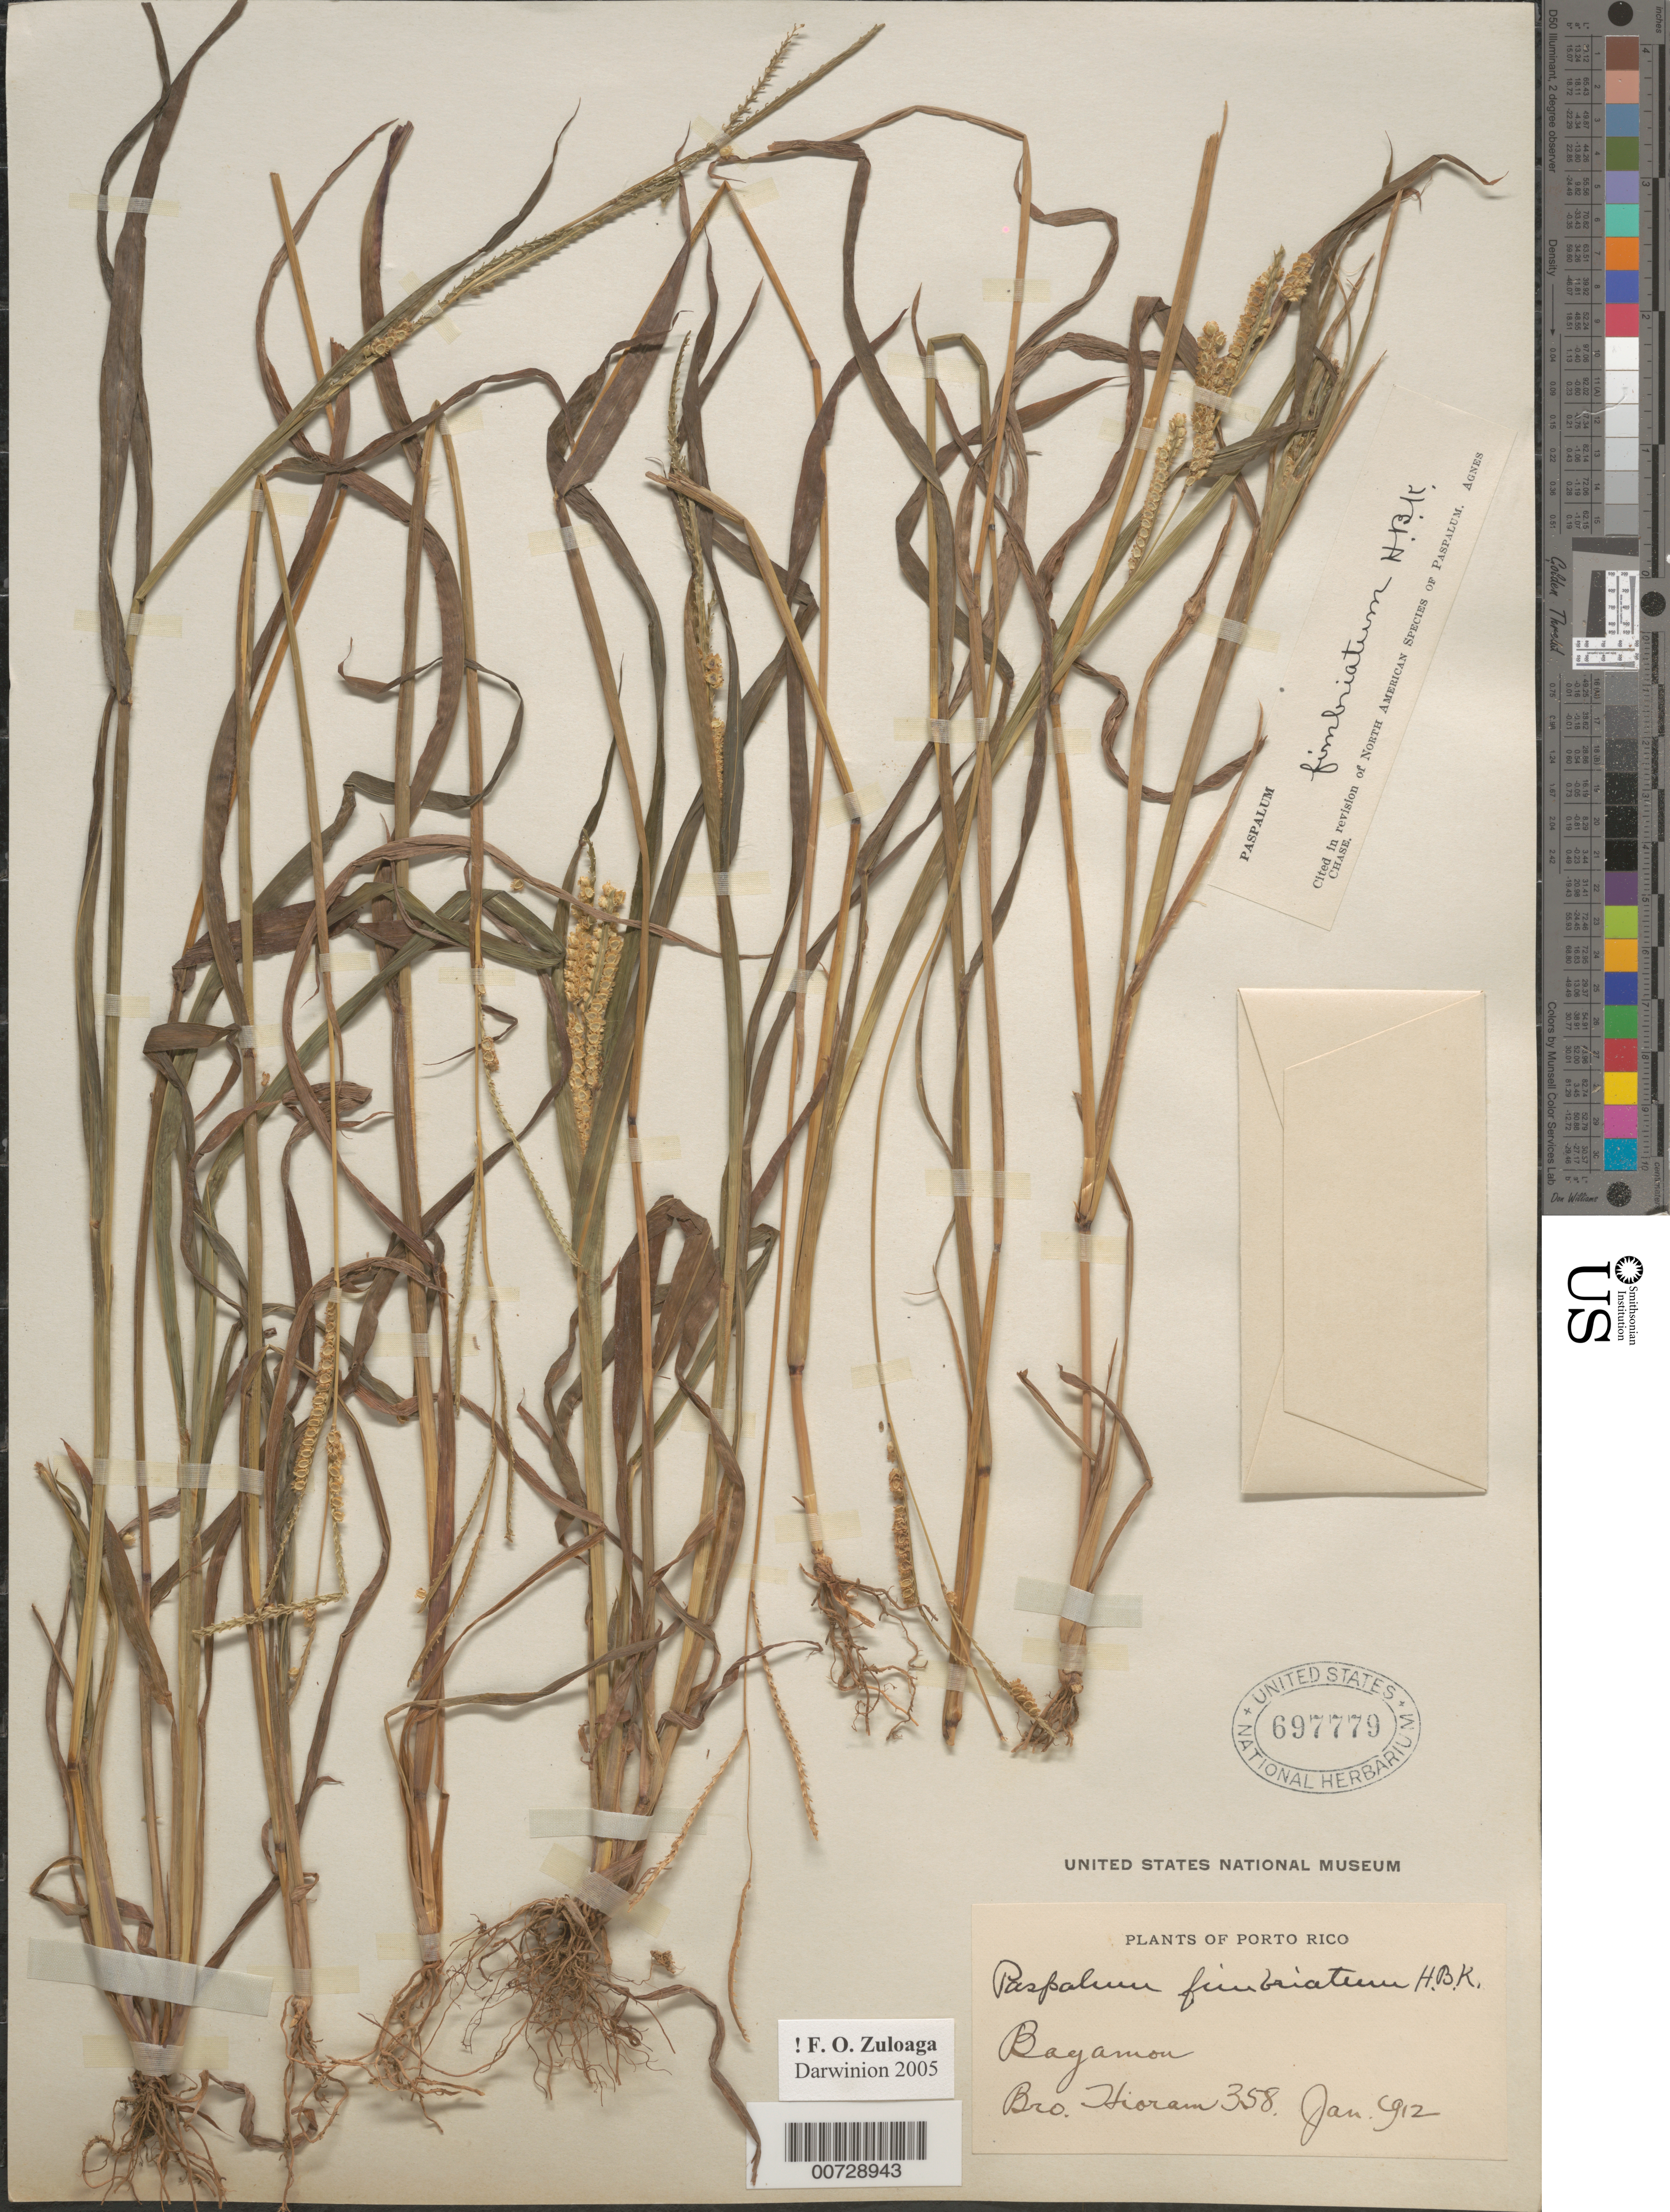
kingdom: Plantae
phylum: Tracheophyta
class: Liliopsida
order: Poales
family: Poaceae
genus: Paspalum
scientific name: Paspalum fimbriatum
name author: Kunth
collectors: Bro. Hioram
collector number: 358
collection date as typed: Jan 1912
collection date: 1912-01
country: Puerto Rico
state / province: Bayamón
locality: Bayamon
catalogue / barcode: US 697779